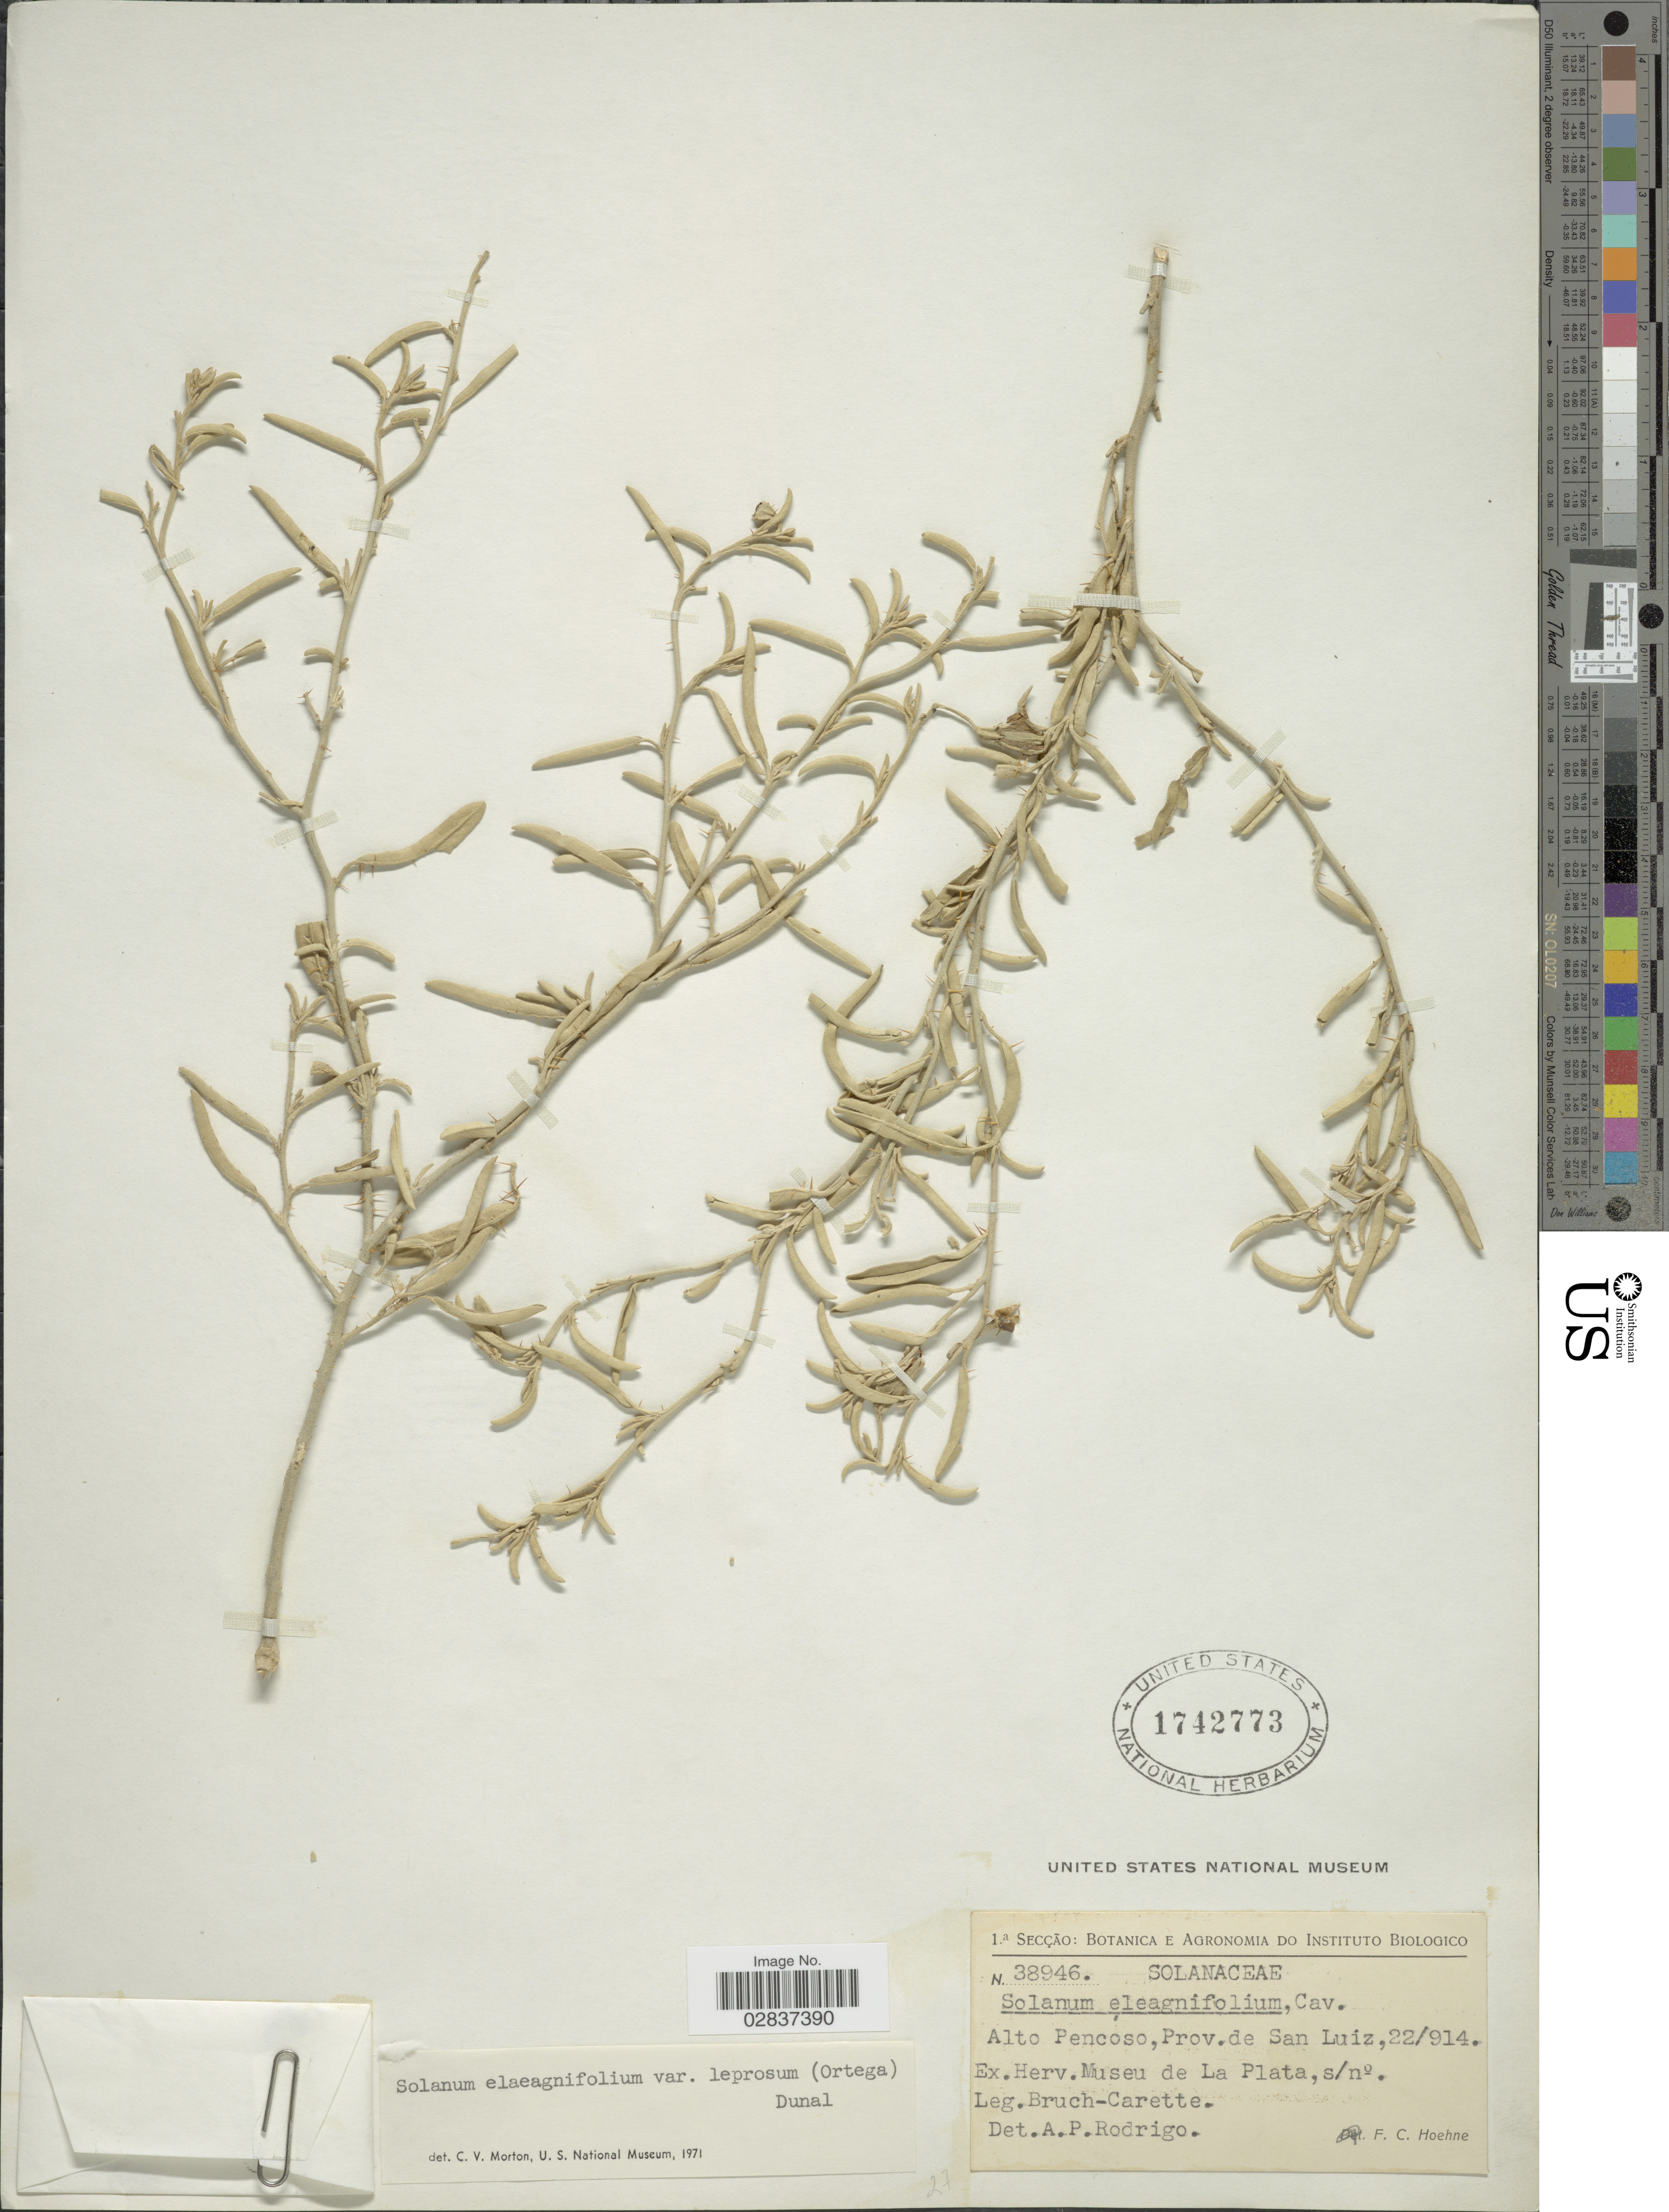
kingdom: Plantae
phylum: Tracheophyta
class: Magnoliopsida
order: Solanales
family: Solanaceae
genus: Solanum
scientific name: Solanum elaeagnifolium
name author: Cav.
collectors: Bruch-Carette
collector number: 38946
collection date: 1914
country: Argentina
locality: Alto Pencoso, Prov. de San Luiz.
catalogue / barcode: US 1742773